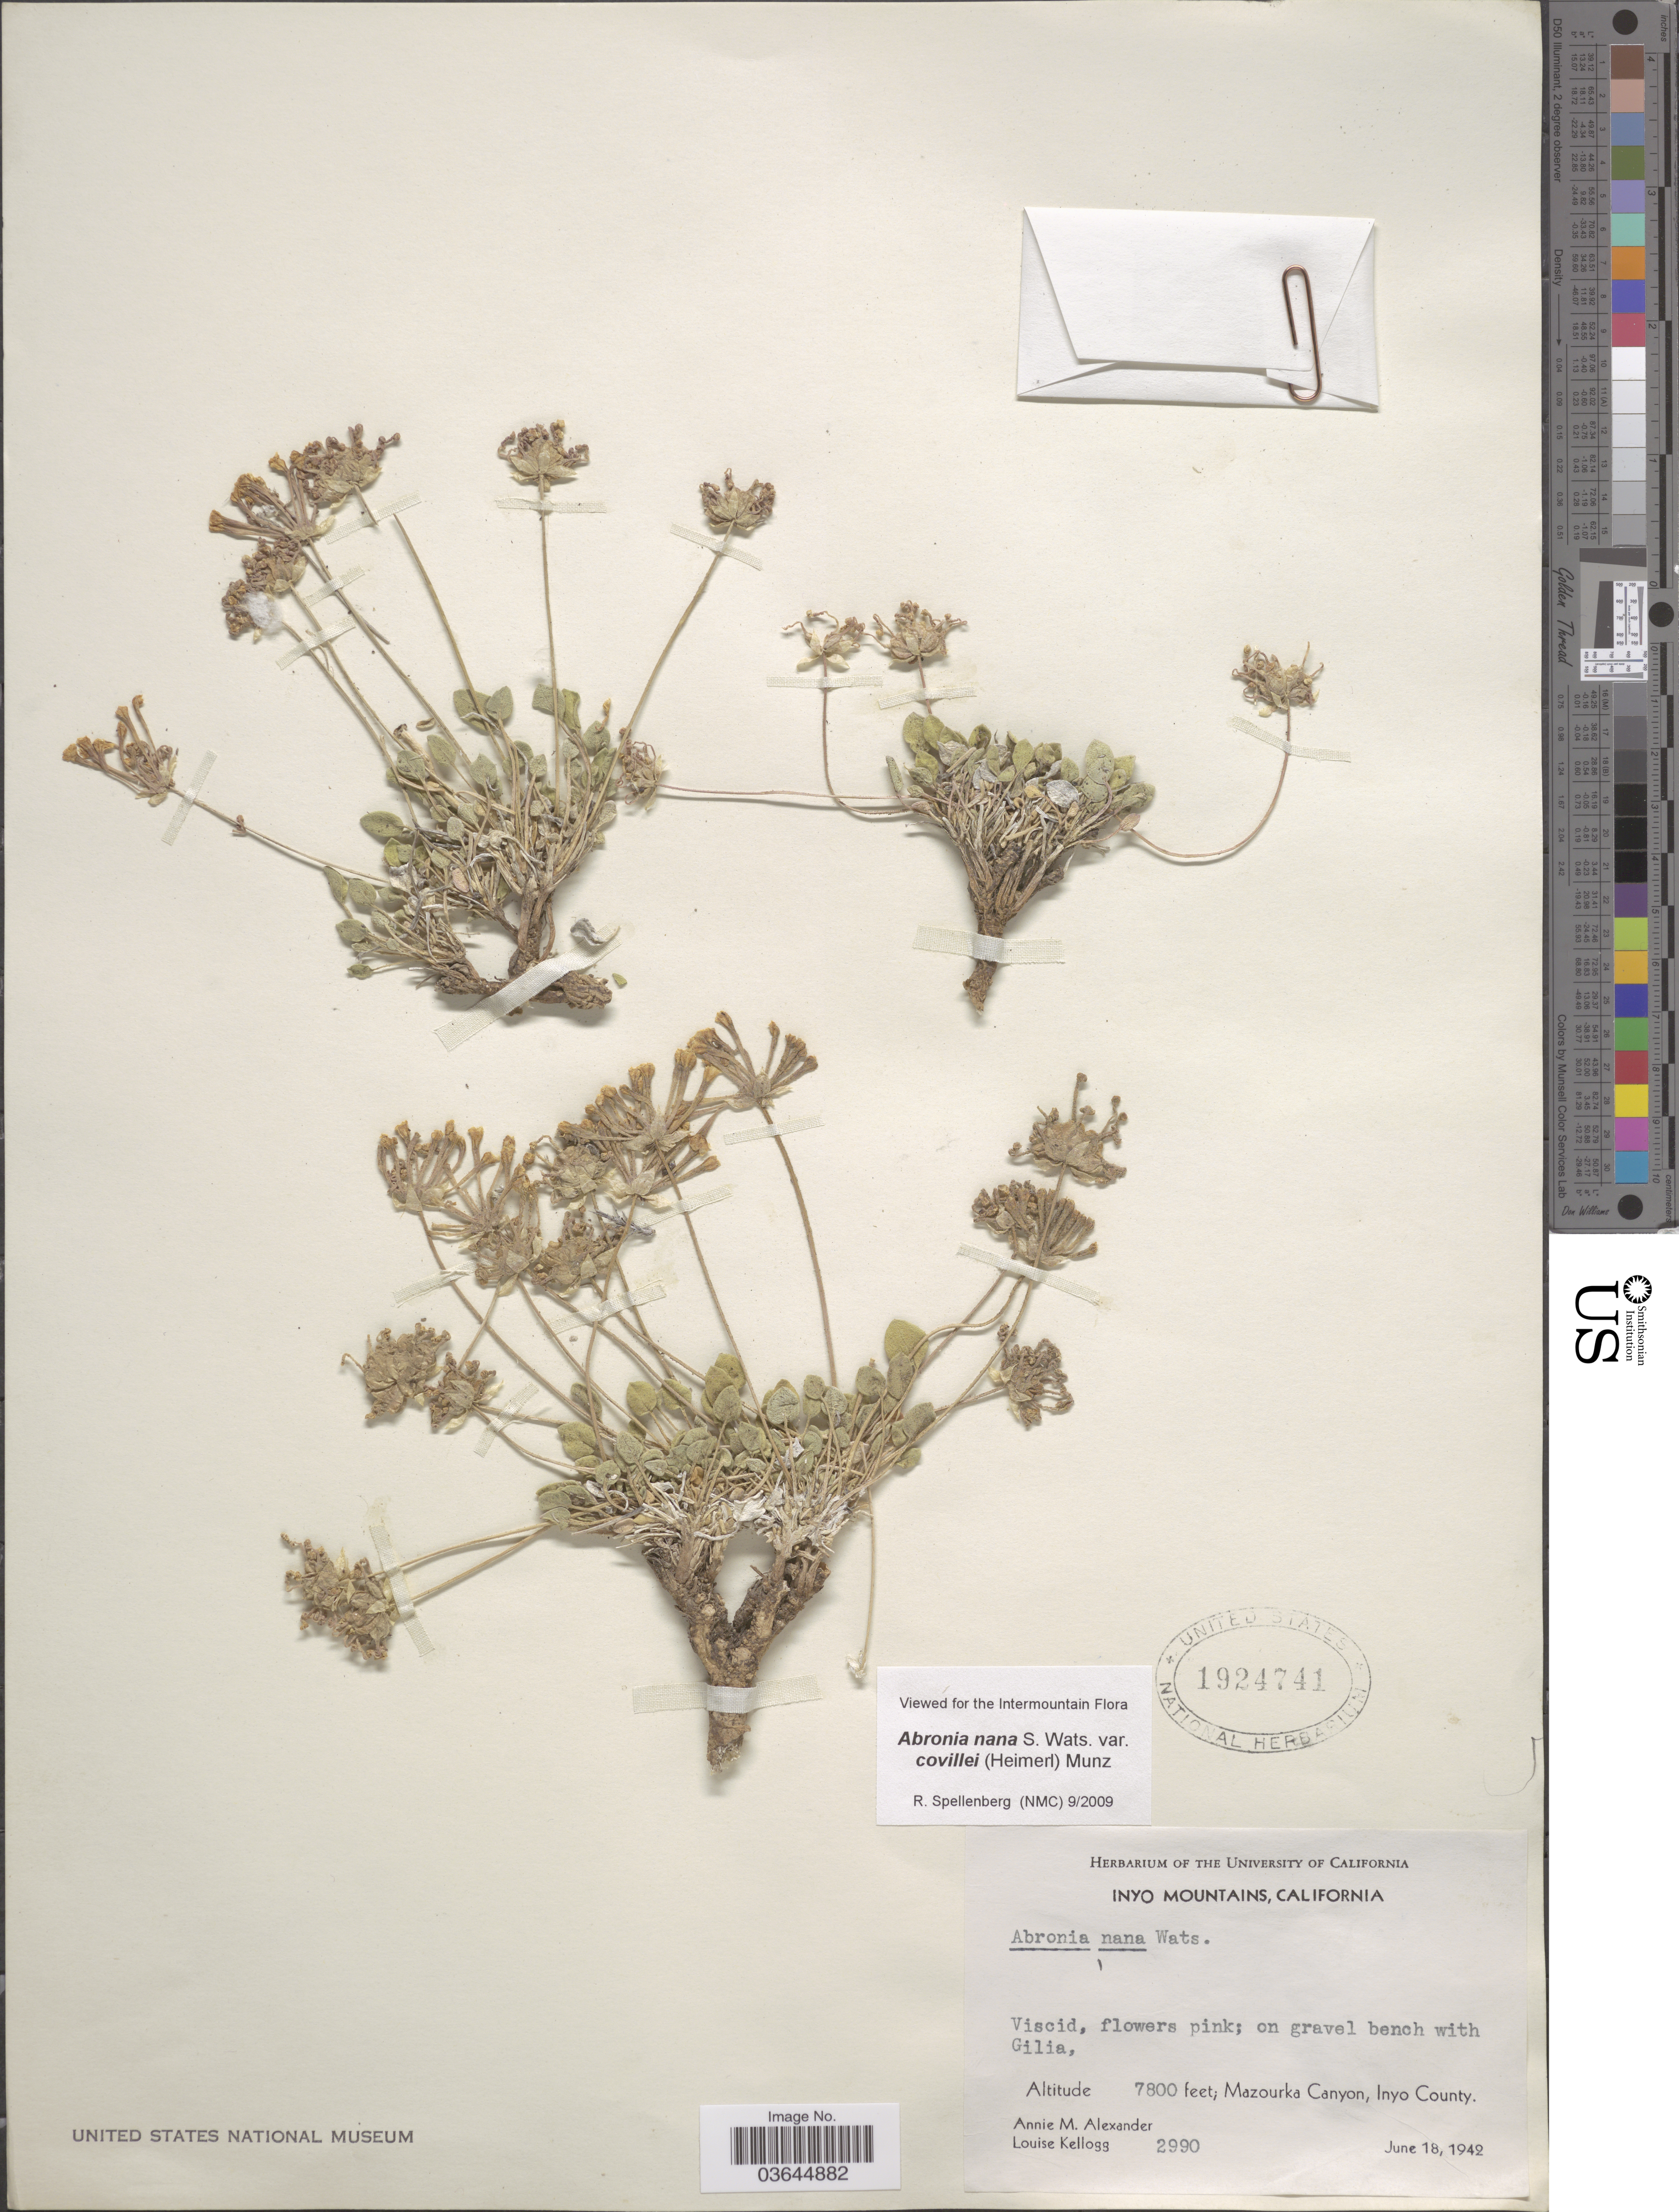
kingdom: Plantae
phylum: Tracheophyta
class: Magnoliopsida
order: Caryophyllales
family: Nyctaginaceae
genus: Abronia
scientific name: Abronia nana var. covillei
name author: (Heimerl) Munz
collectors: A. M. Alexander & L. Kellogg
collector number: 2990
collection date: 1942-06-18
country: United States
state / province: California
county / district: Inyo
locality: Inyo Mountains. Viscid. Mazourka Canyon, Inyo County.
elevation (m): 2377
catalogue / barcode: US 1924741